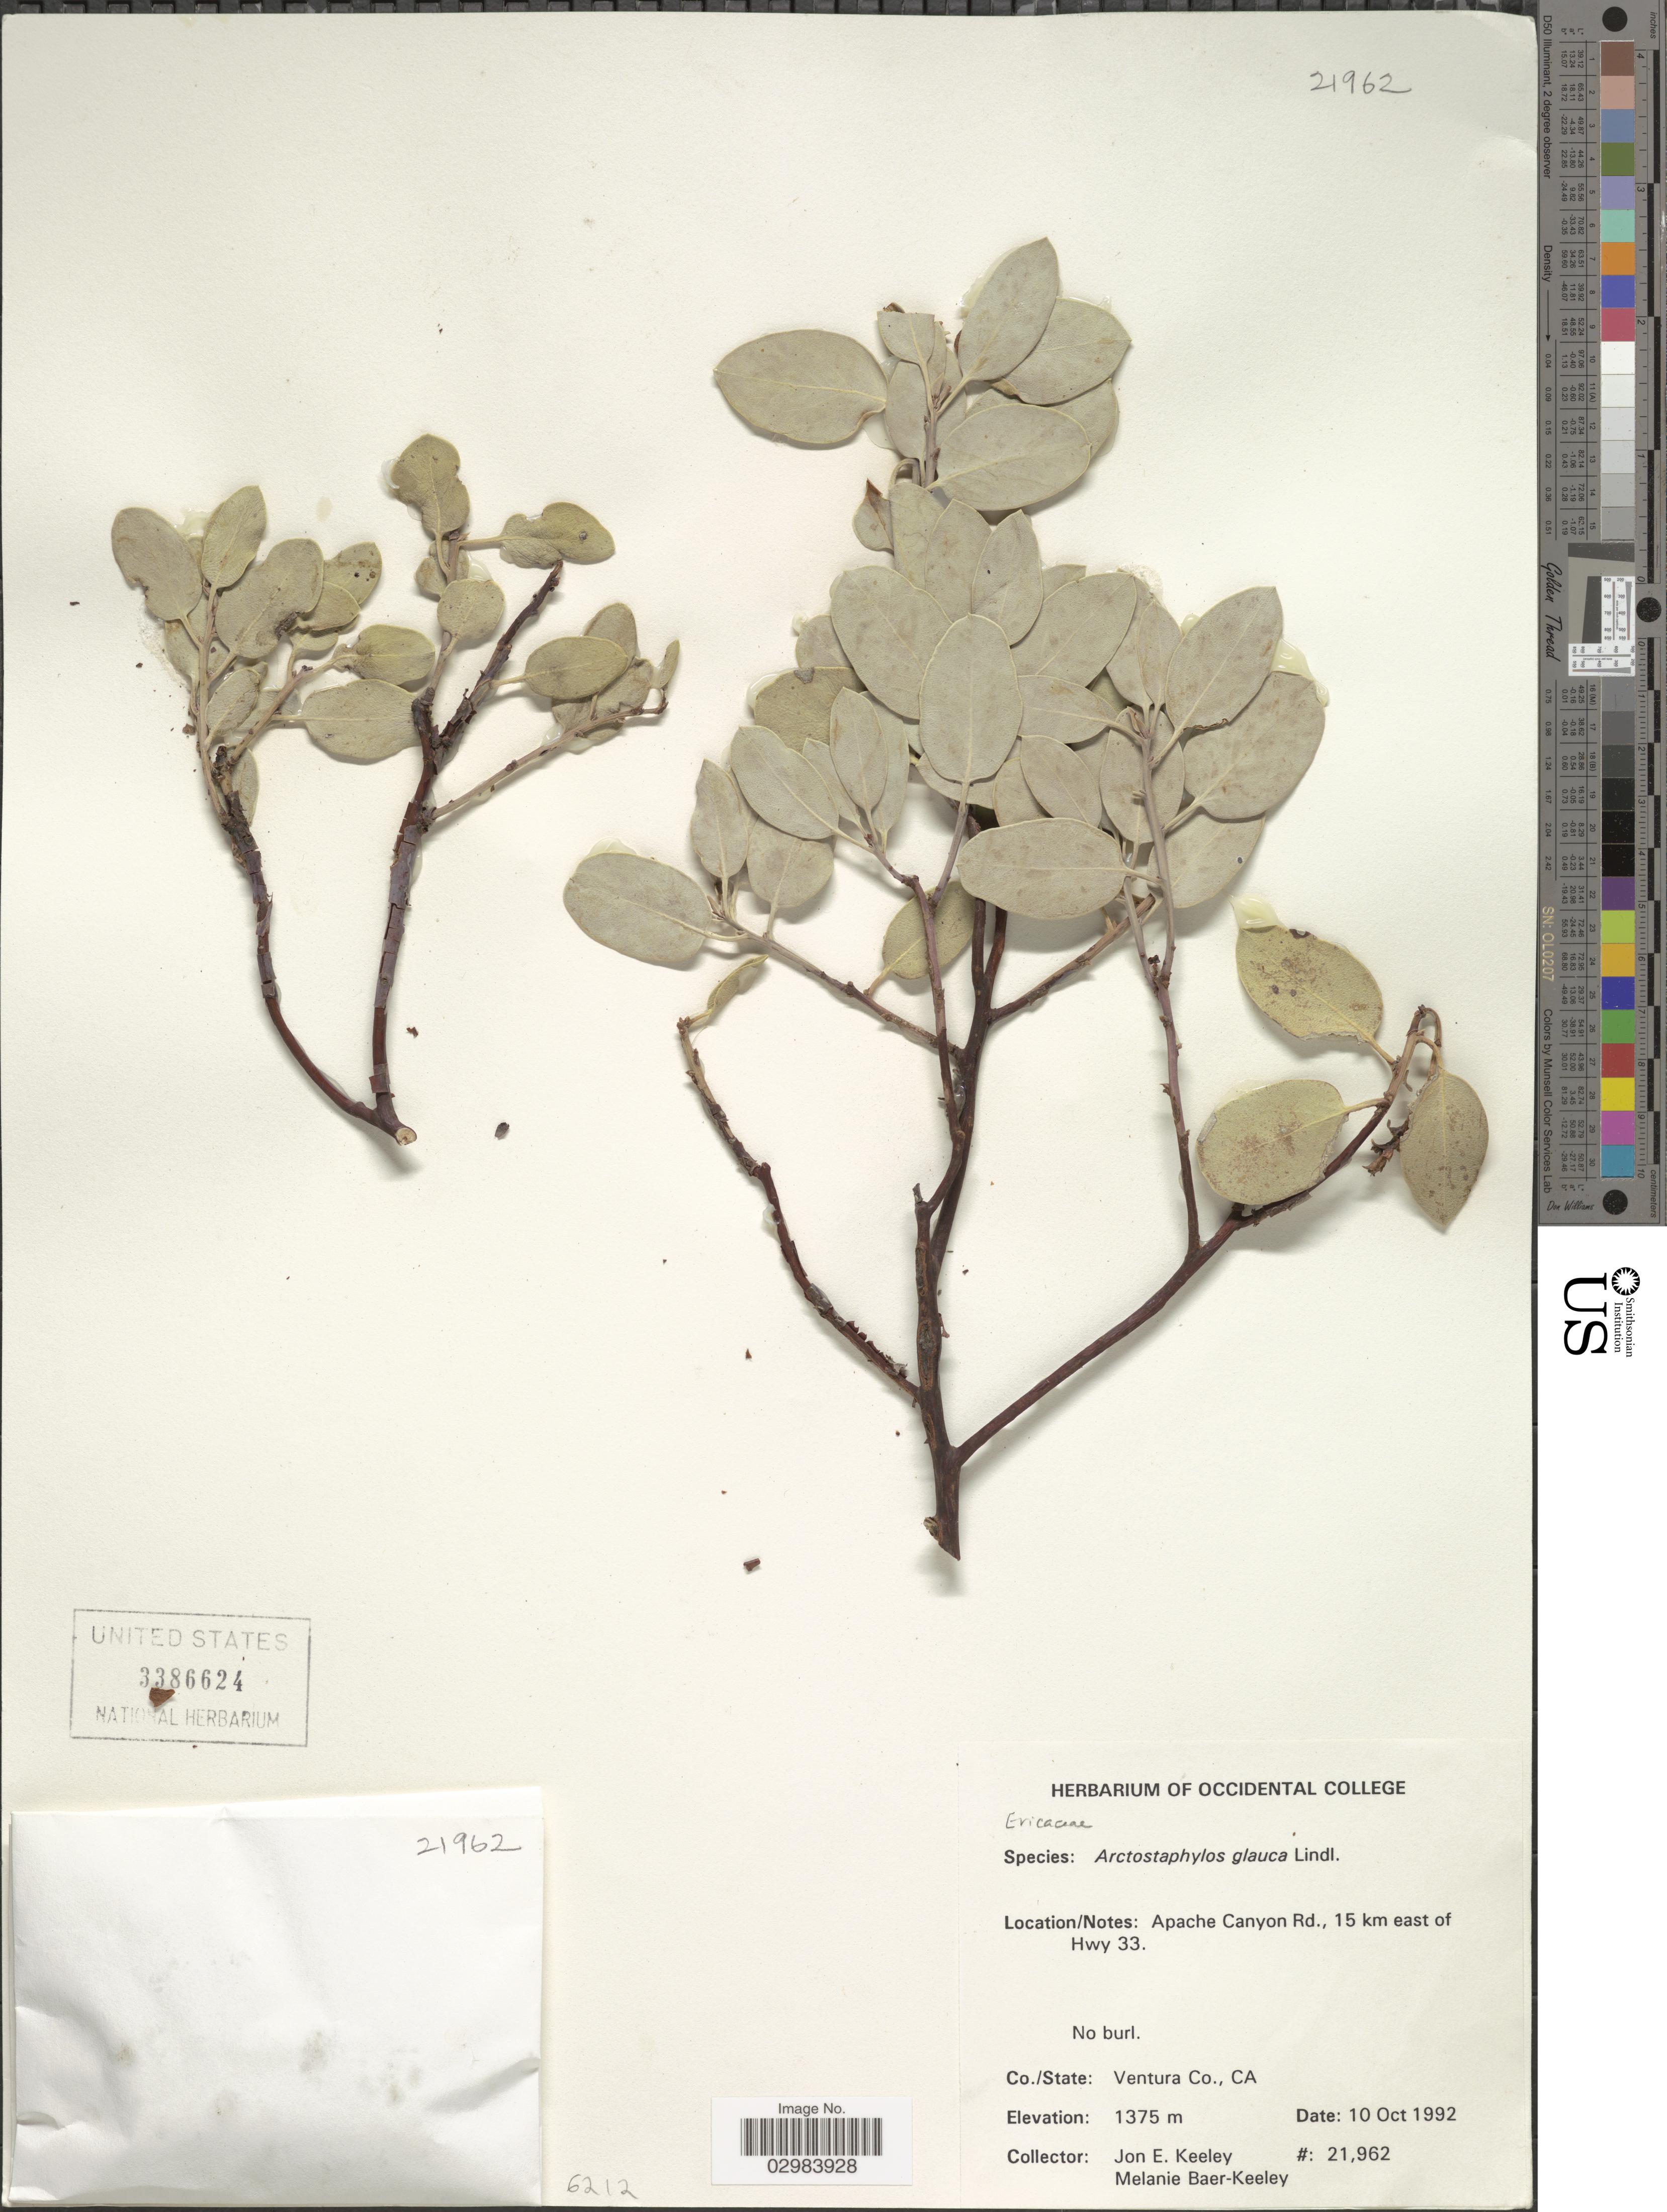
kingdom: Plantae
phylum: Tracheophyta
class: Magnoliopsida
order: Ericales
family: Ericaceae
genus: Arctostaphylos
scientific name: Arctostaphylos glauca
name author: Lindl.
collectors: J. E. Keeley & M. Baer-Keeley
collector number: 21962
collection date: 1992-10-10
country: United States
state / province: California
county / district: Ventura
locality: Ventura Co., Ca., Apache Canyon Rd., 15 km east of Hwy 33.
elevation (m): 1375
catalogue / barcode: US 3386624